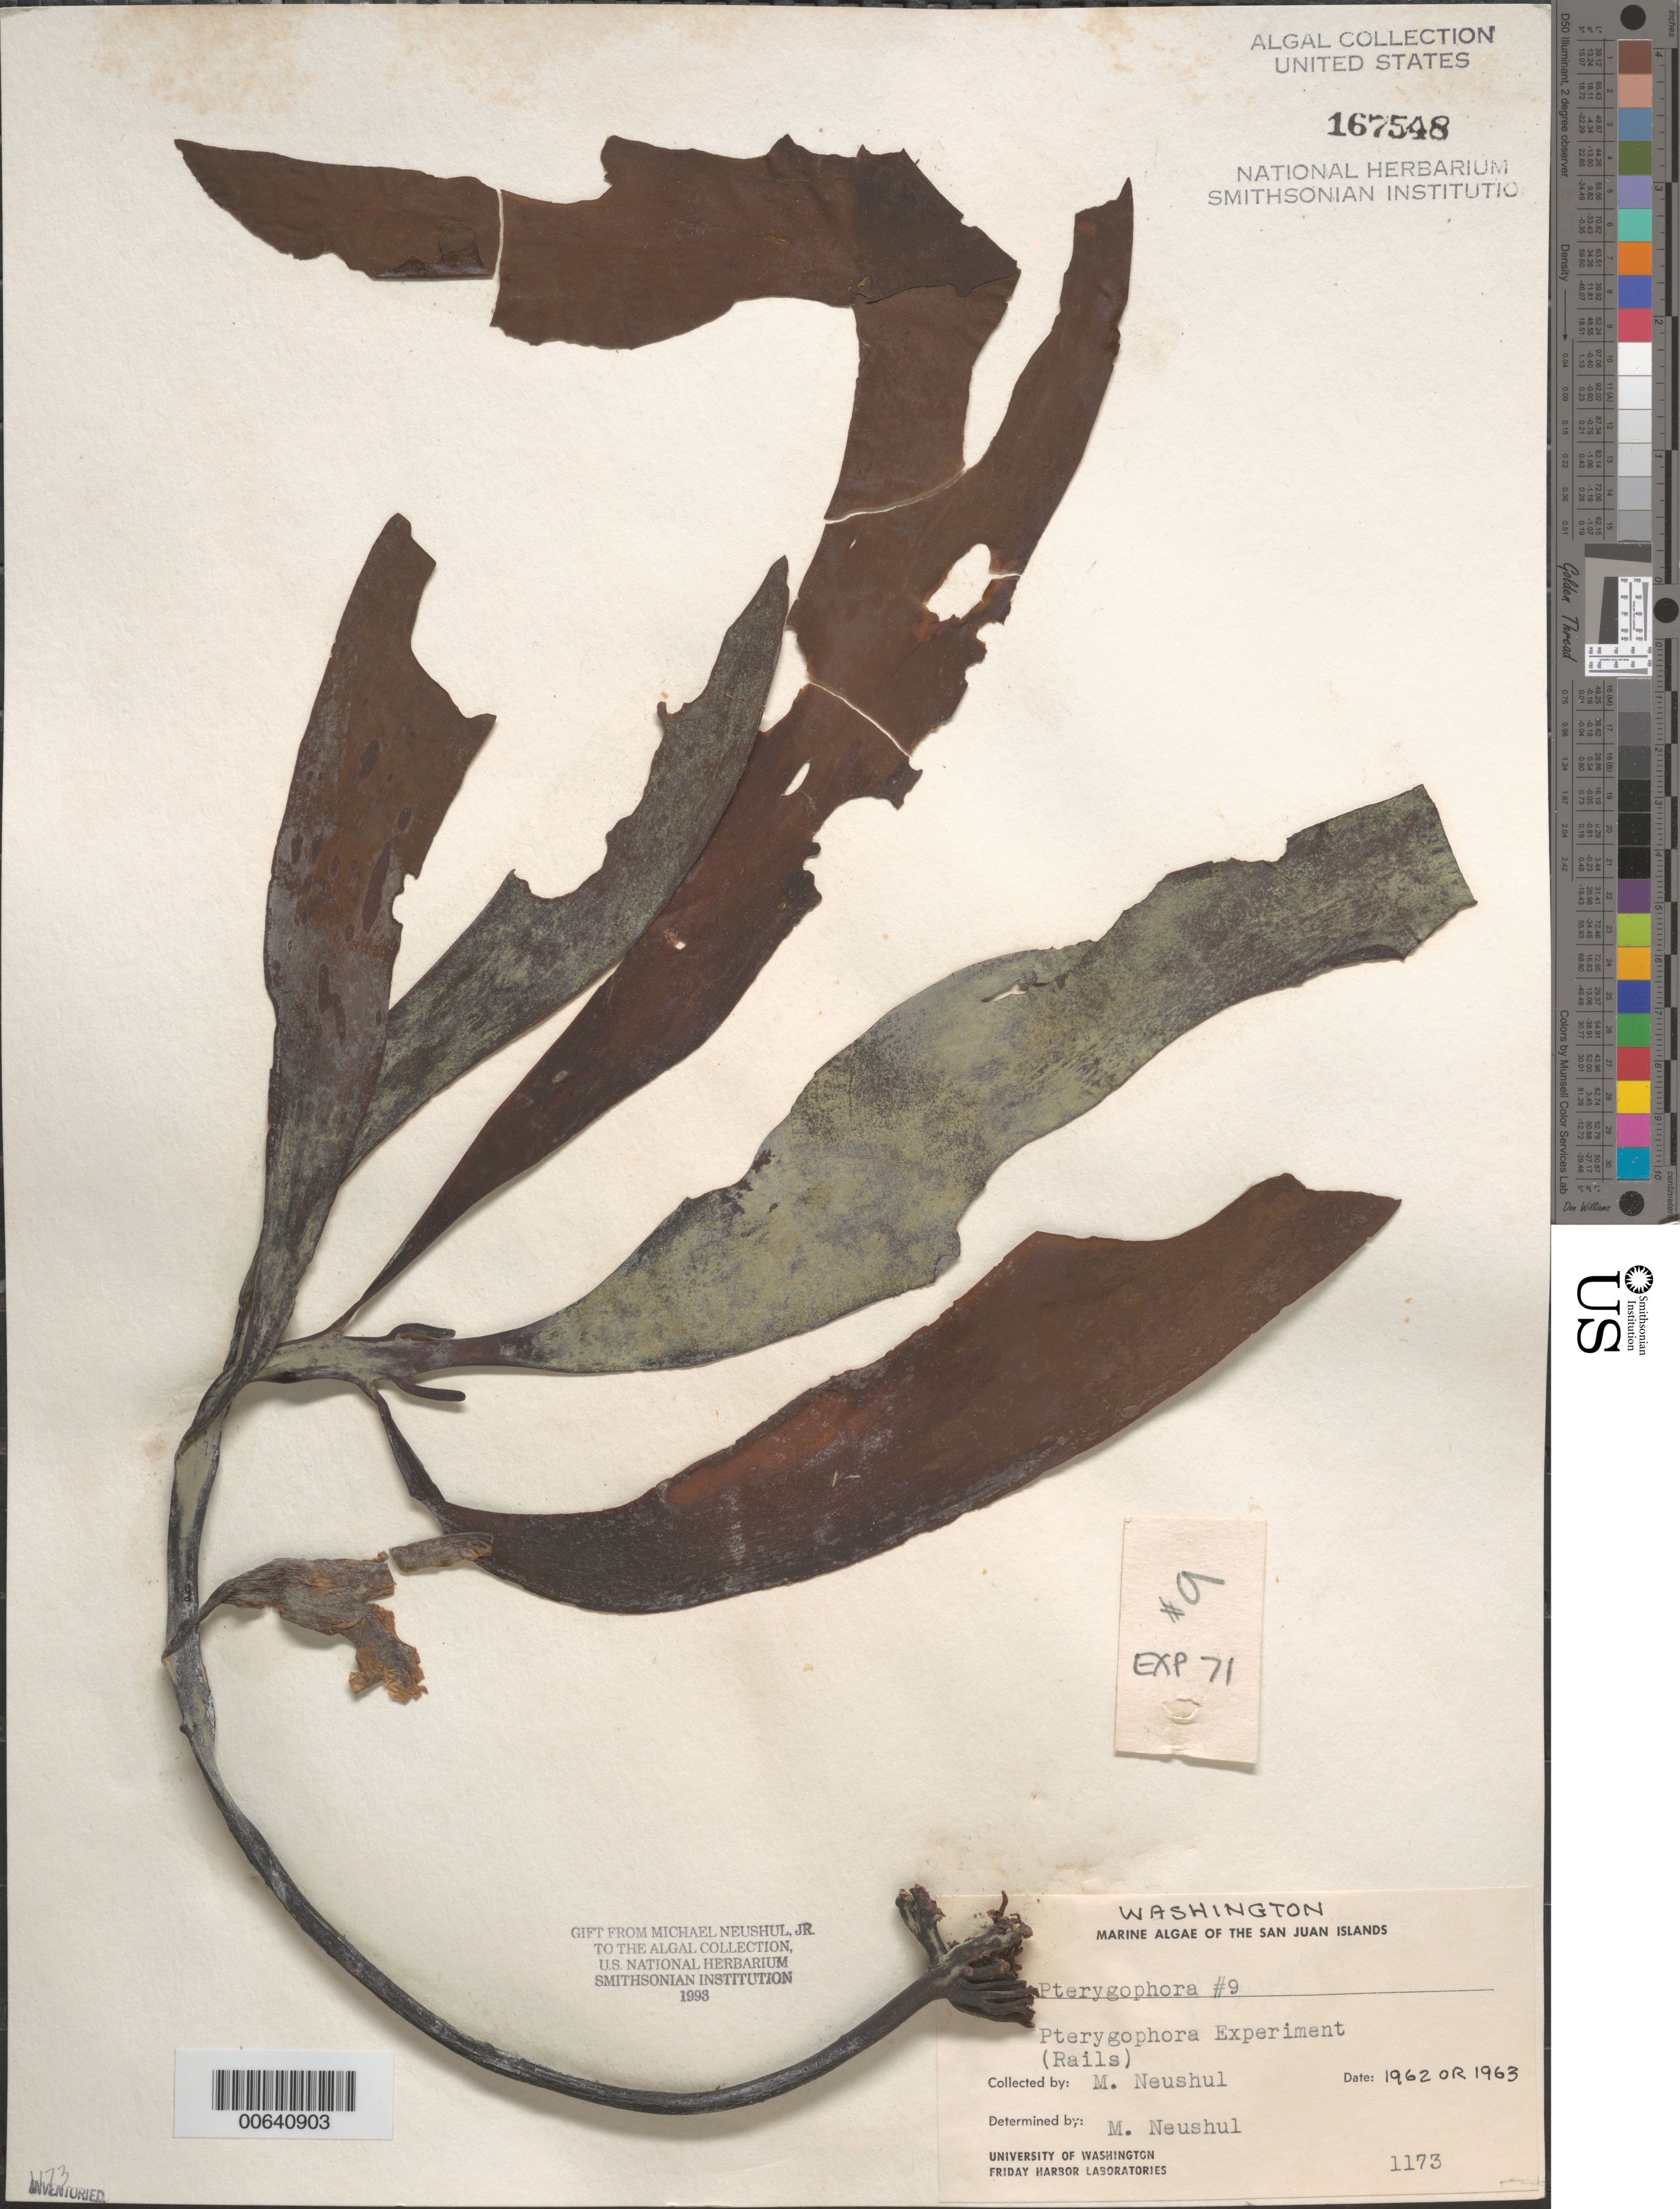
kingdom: Chromista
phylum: Ochrophyta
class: Phaeophyceae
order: Laminariales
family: Alariaceae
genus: Pterygophora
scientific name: Pterygophora sp.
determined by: Neushul, M.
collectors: M. Neushul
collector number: Neushul 1173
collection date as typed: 1962 or -- --- 1963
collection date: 1962 or 1963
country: United States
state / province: Washington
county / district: San Juan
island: San Juan Islands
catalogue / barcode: US 167548